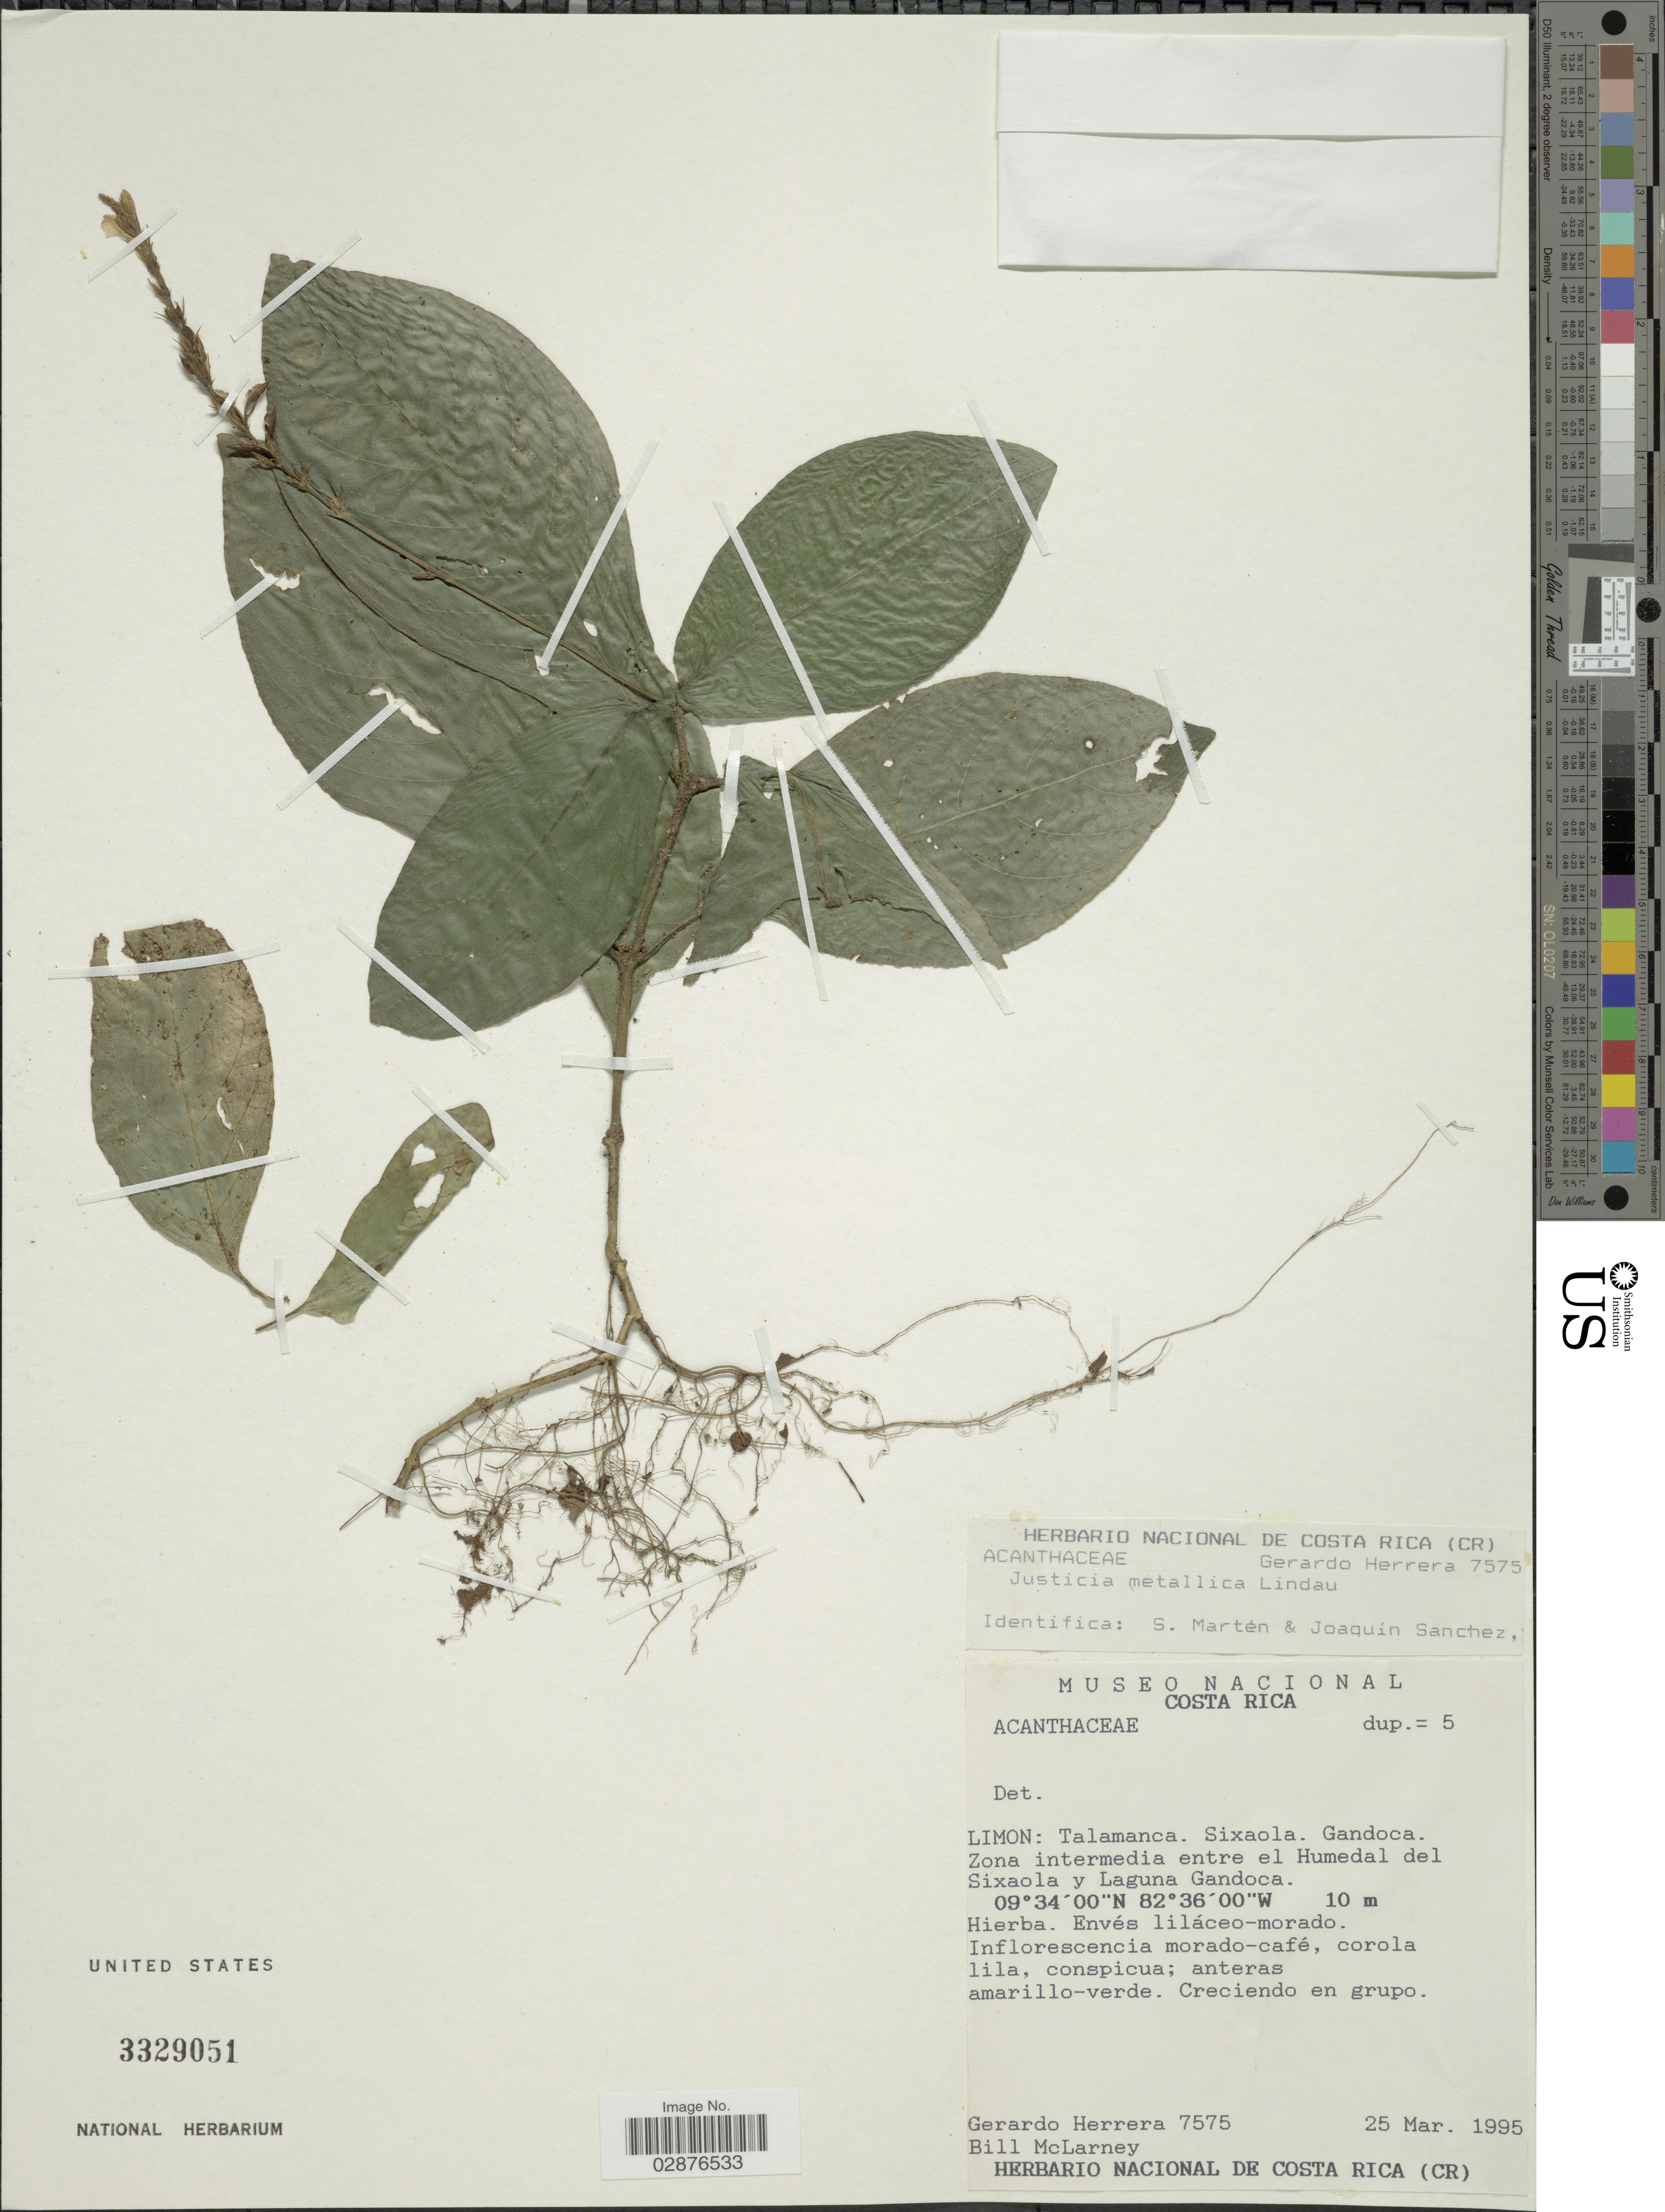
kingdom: Plantae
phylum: Tracheophyta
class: Magnoliopsida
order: Lamiales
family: Acanthaceae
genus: Justicia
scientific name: Justicia metallica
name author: Lindau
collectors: G. Herrera & B. McLarney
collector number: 7575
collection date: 1995-03-25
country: Costa Rica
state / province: Limón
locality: Tlamanca. Sixaola. Gandoca. Zona intermedia entre el Humedal del Sixaola y Laguna Gandoca.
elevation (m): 10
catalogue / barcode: US 3329051